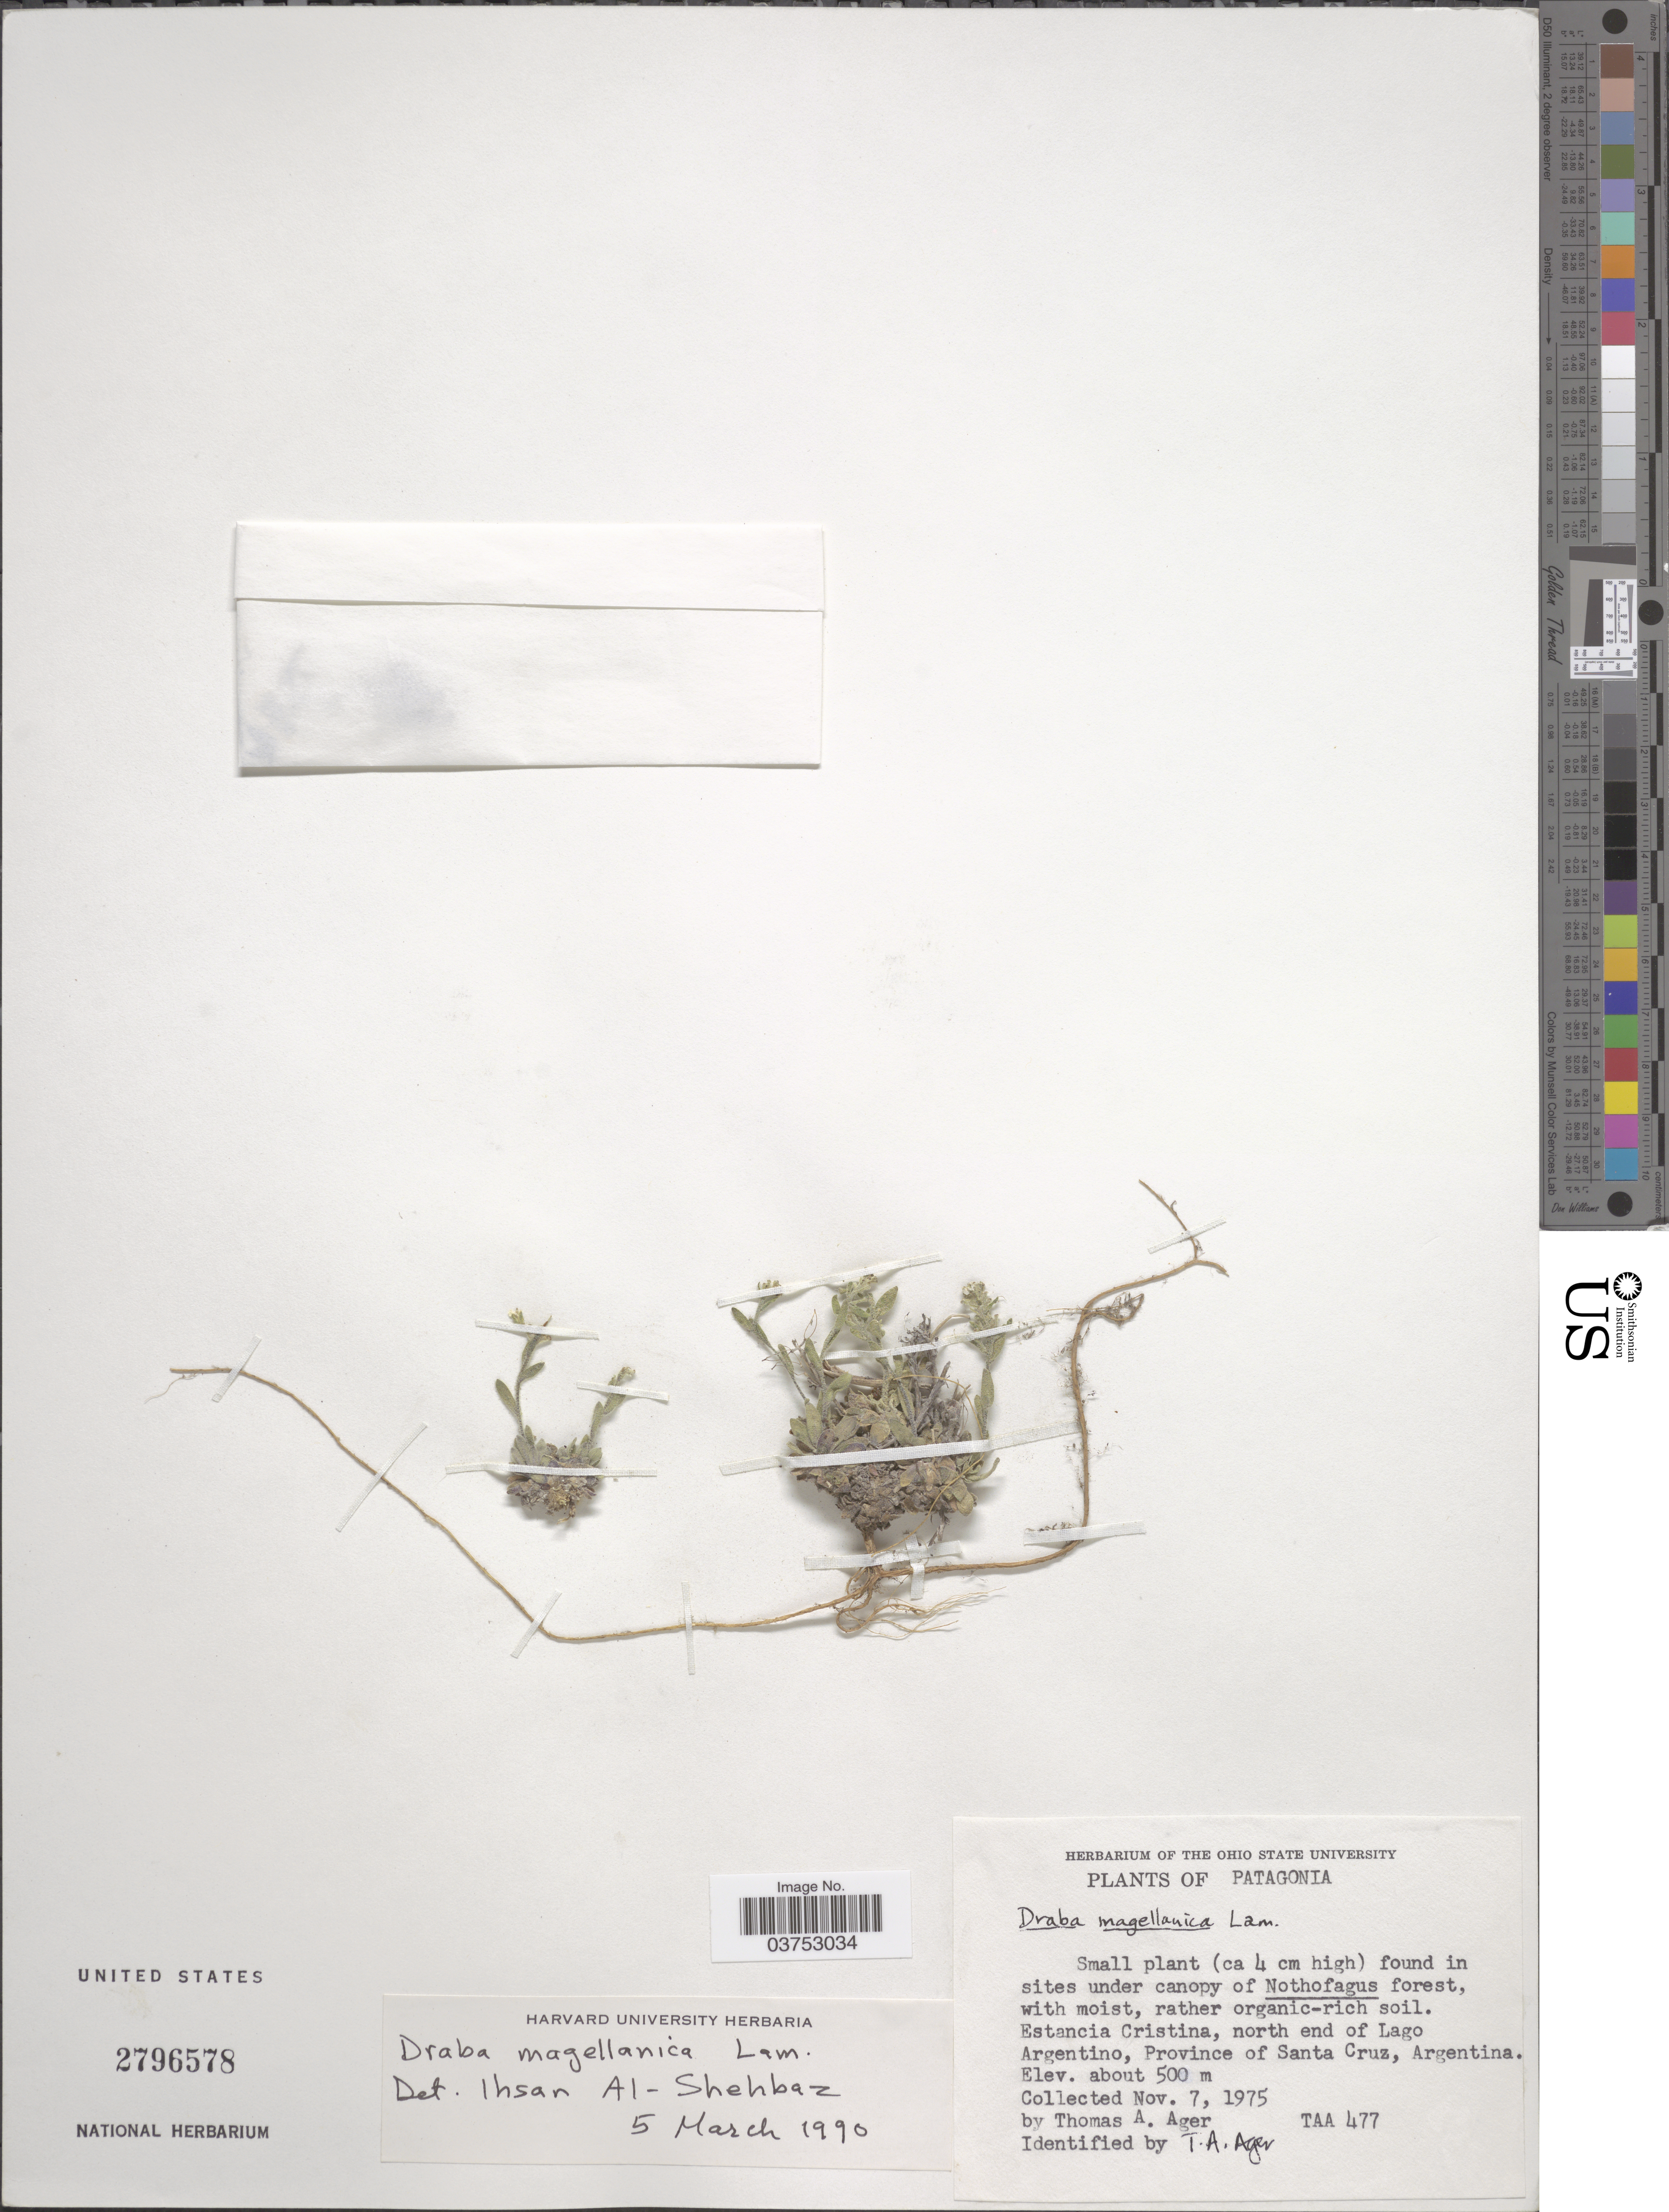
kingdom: Plantae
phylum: Tracheophyta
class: Magnoliopsida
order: Brassicales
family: Brassicaceae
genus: Draba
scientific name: Draba magellanica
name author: (A. Gray) Lam.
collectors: T. A. Ager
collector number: TAA 477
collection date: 1975-11-07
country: Argentina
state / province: Santa Cruz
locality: Estancia Cristina, north end of Lago Argentino.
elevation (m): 500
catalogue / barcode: US 2796578